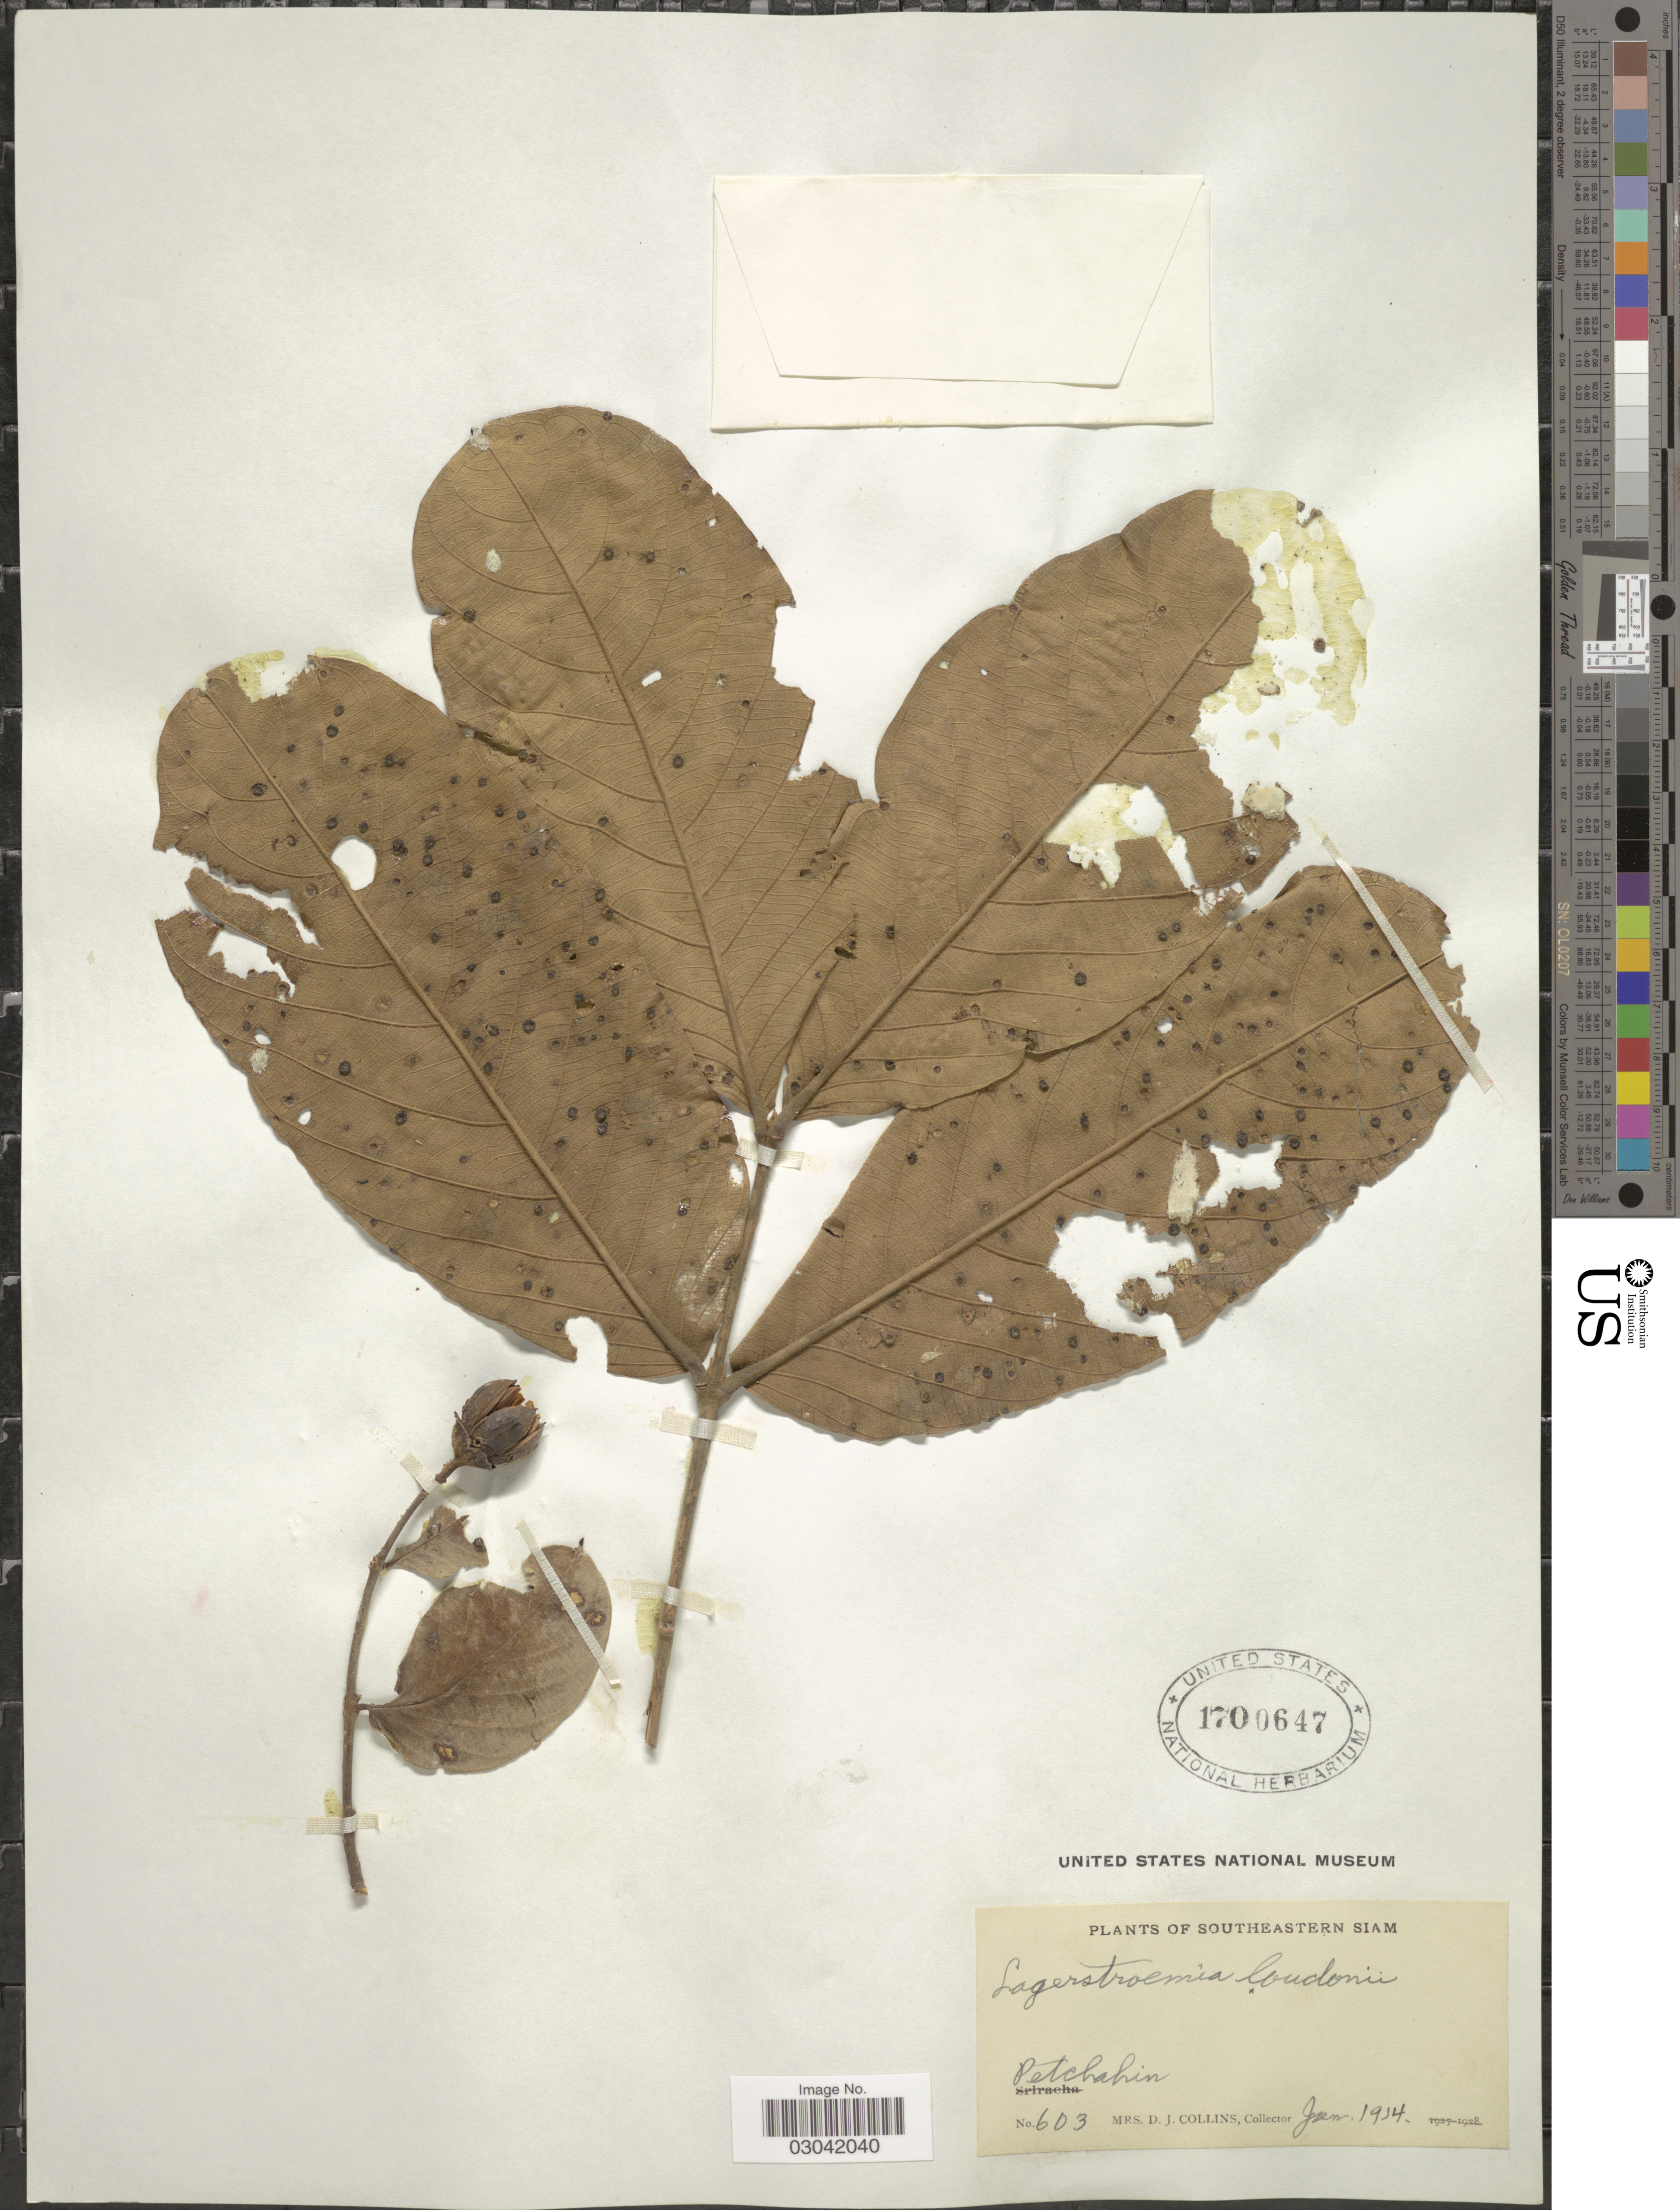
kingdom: Plantae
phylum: Tracheophyta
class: Magnoliopsida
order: Myrtales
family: Lythraceae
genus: Lagerstroemia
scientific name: Lagerstroemia loudonii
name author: Teisjm. & Binn.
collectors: Mrs. D. J. Collins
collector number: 603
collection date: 1954-01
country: Thailand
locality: Southeastern Siam. Petchahin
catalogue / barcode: US 1700647